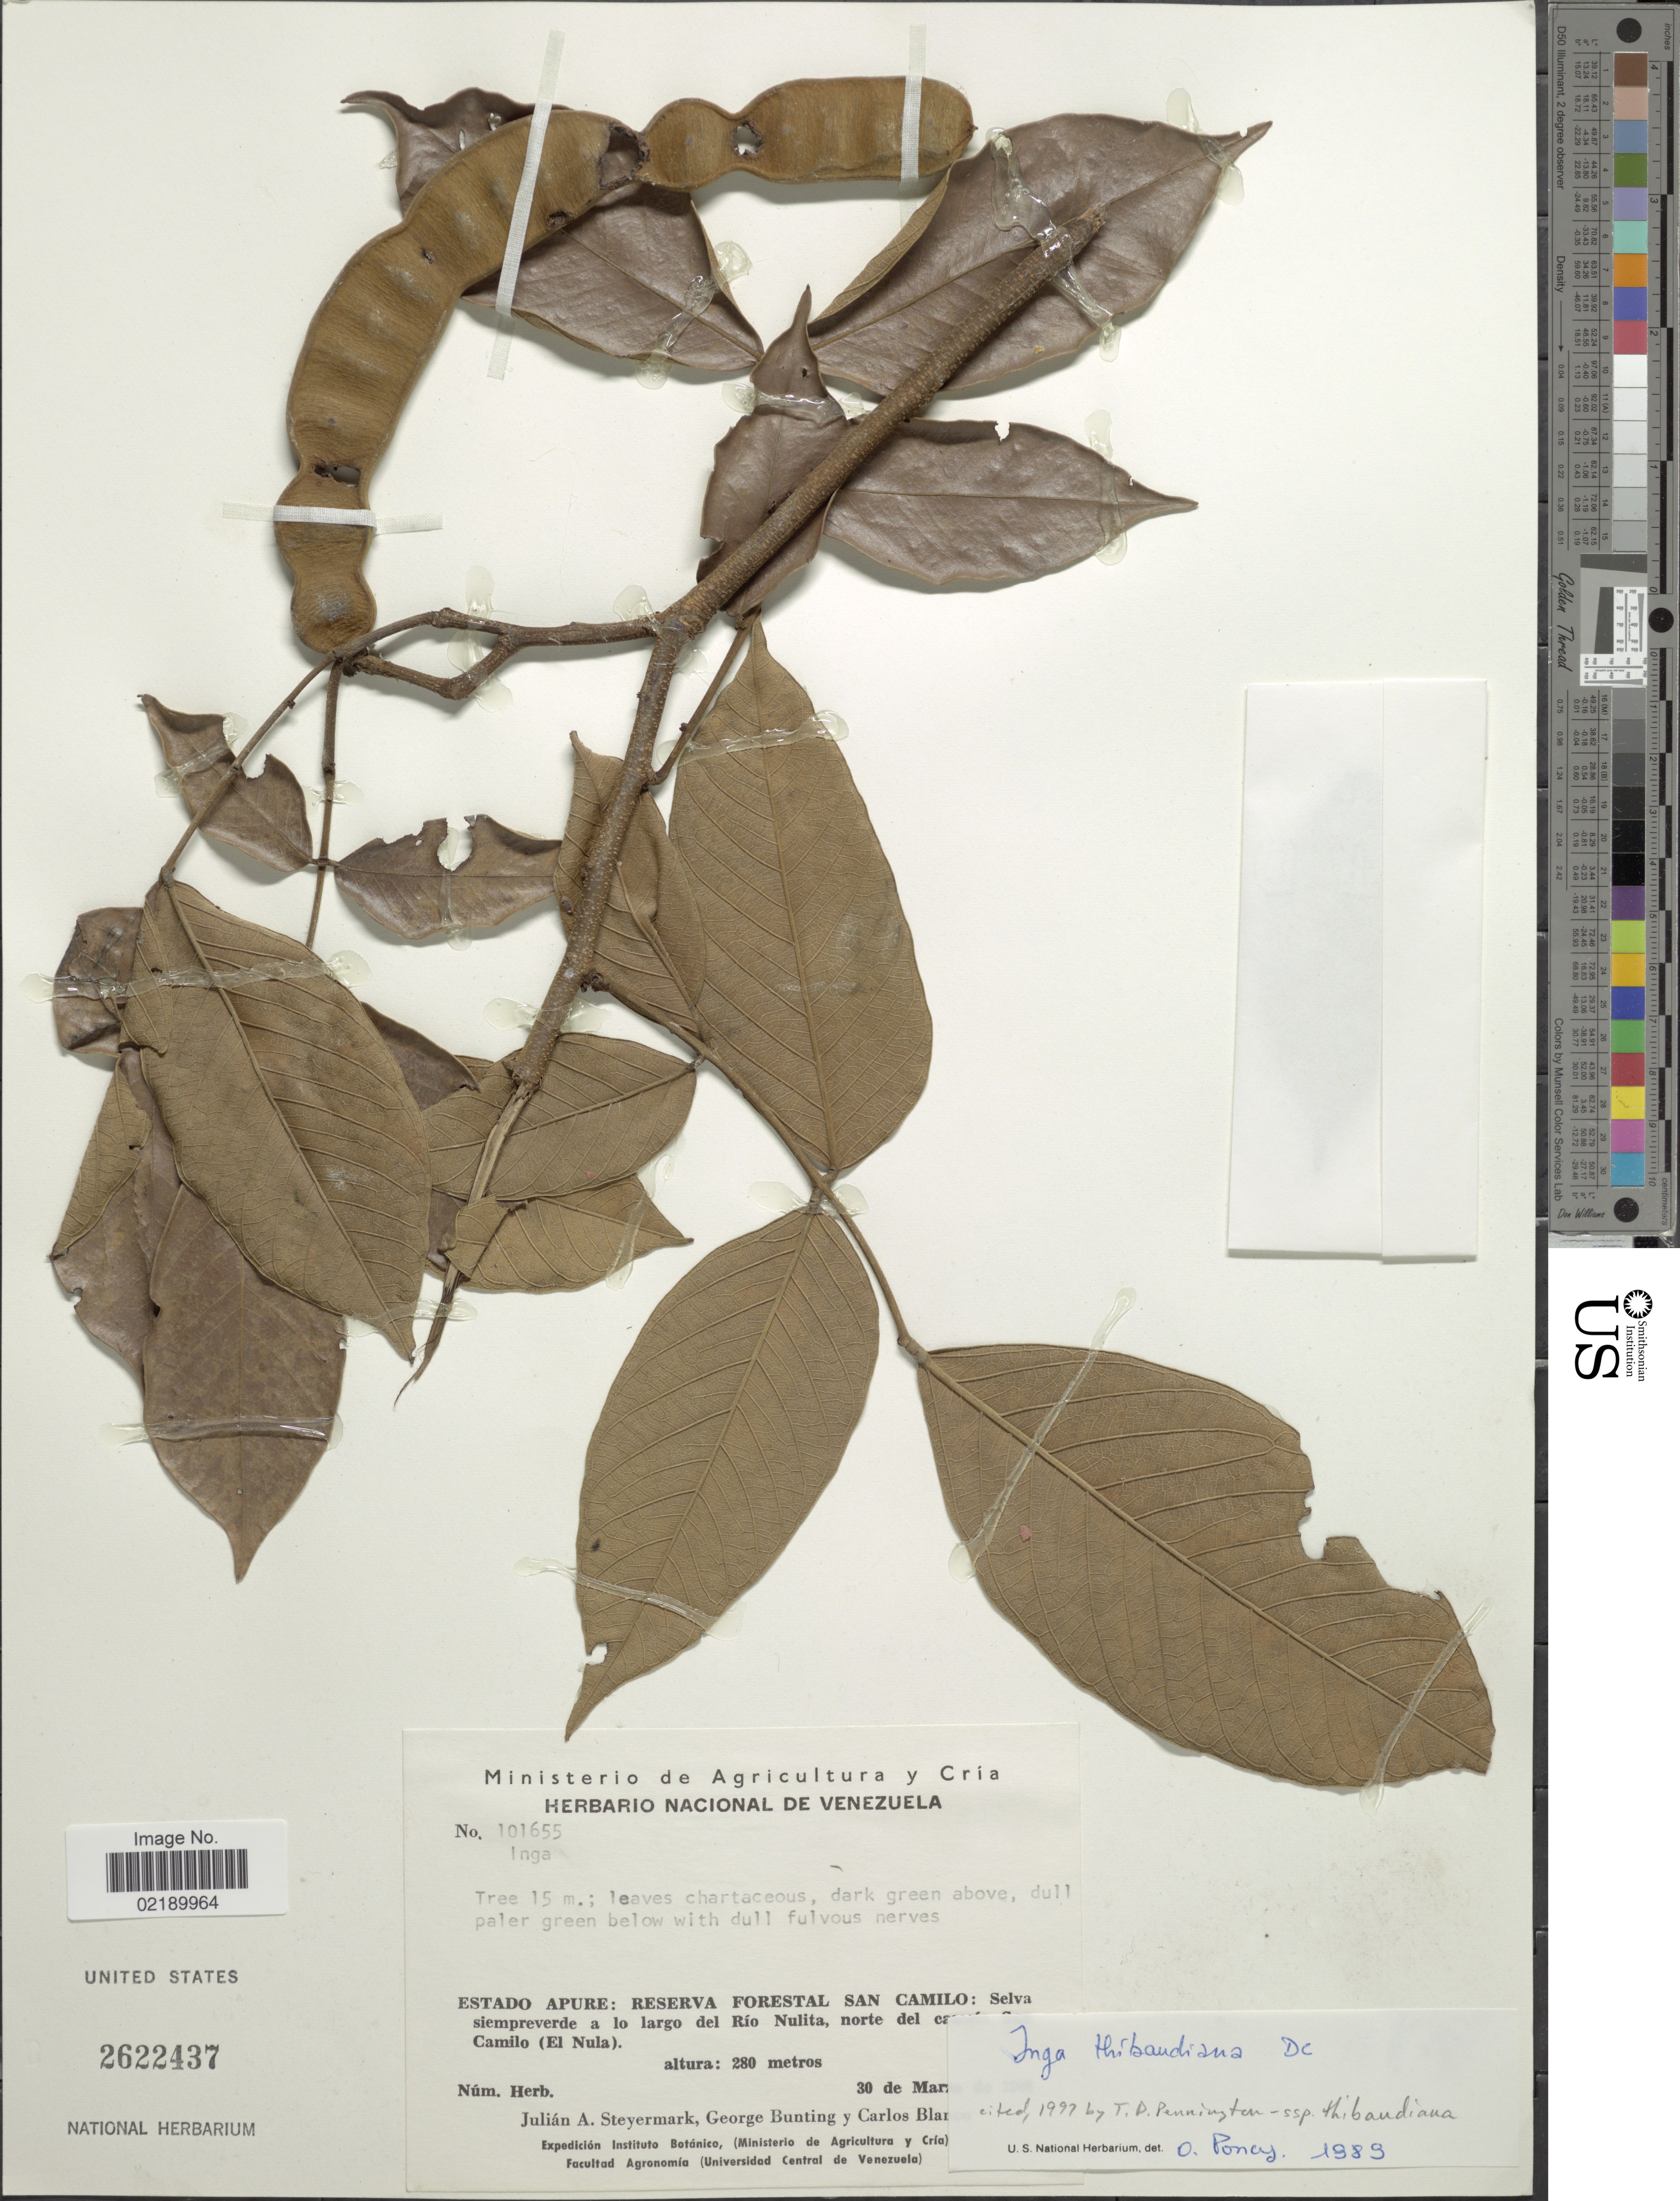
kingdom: Plantae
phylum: Tracheophyta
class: Magnoliopsida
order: Fabales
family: Fabaceae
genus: Inga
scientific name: Inga thibaudiana subsp. thibaudiana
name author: DC.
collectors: J. Steyermark, G. S. Bunting & C. Blanco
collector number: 101655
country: Venezuela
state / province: Apure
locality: Reserva Florestal San Camilo, a lo largo del Rio Nulita, norte del caserío San Camilo (El Nula)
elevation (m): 280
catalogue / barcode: US 2622437